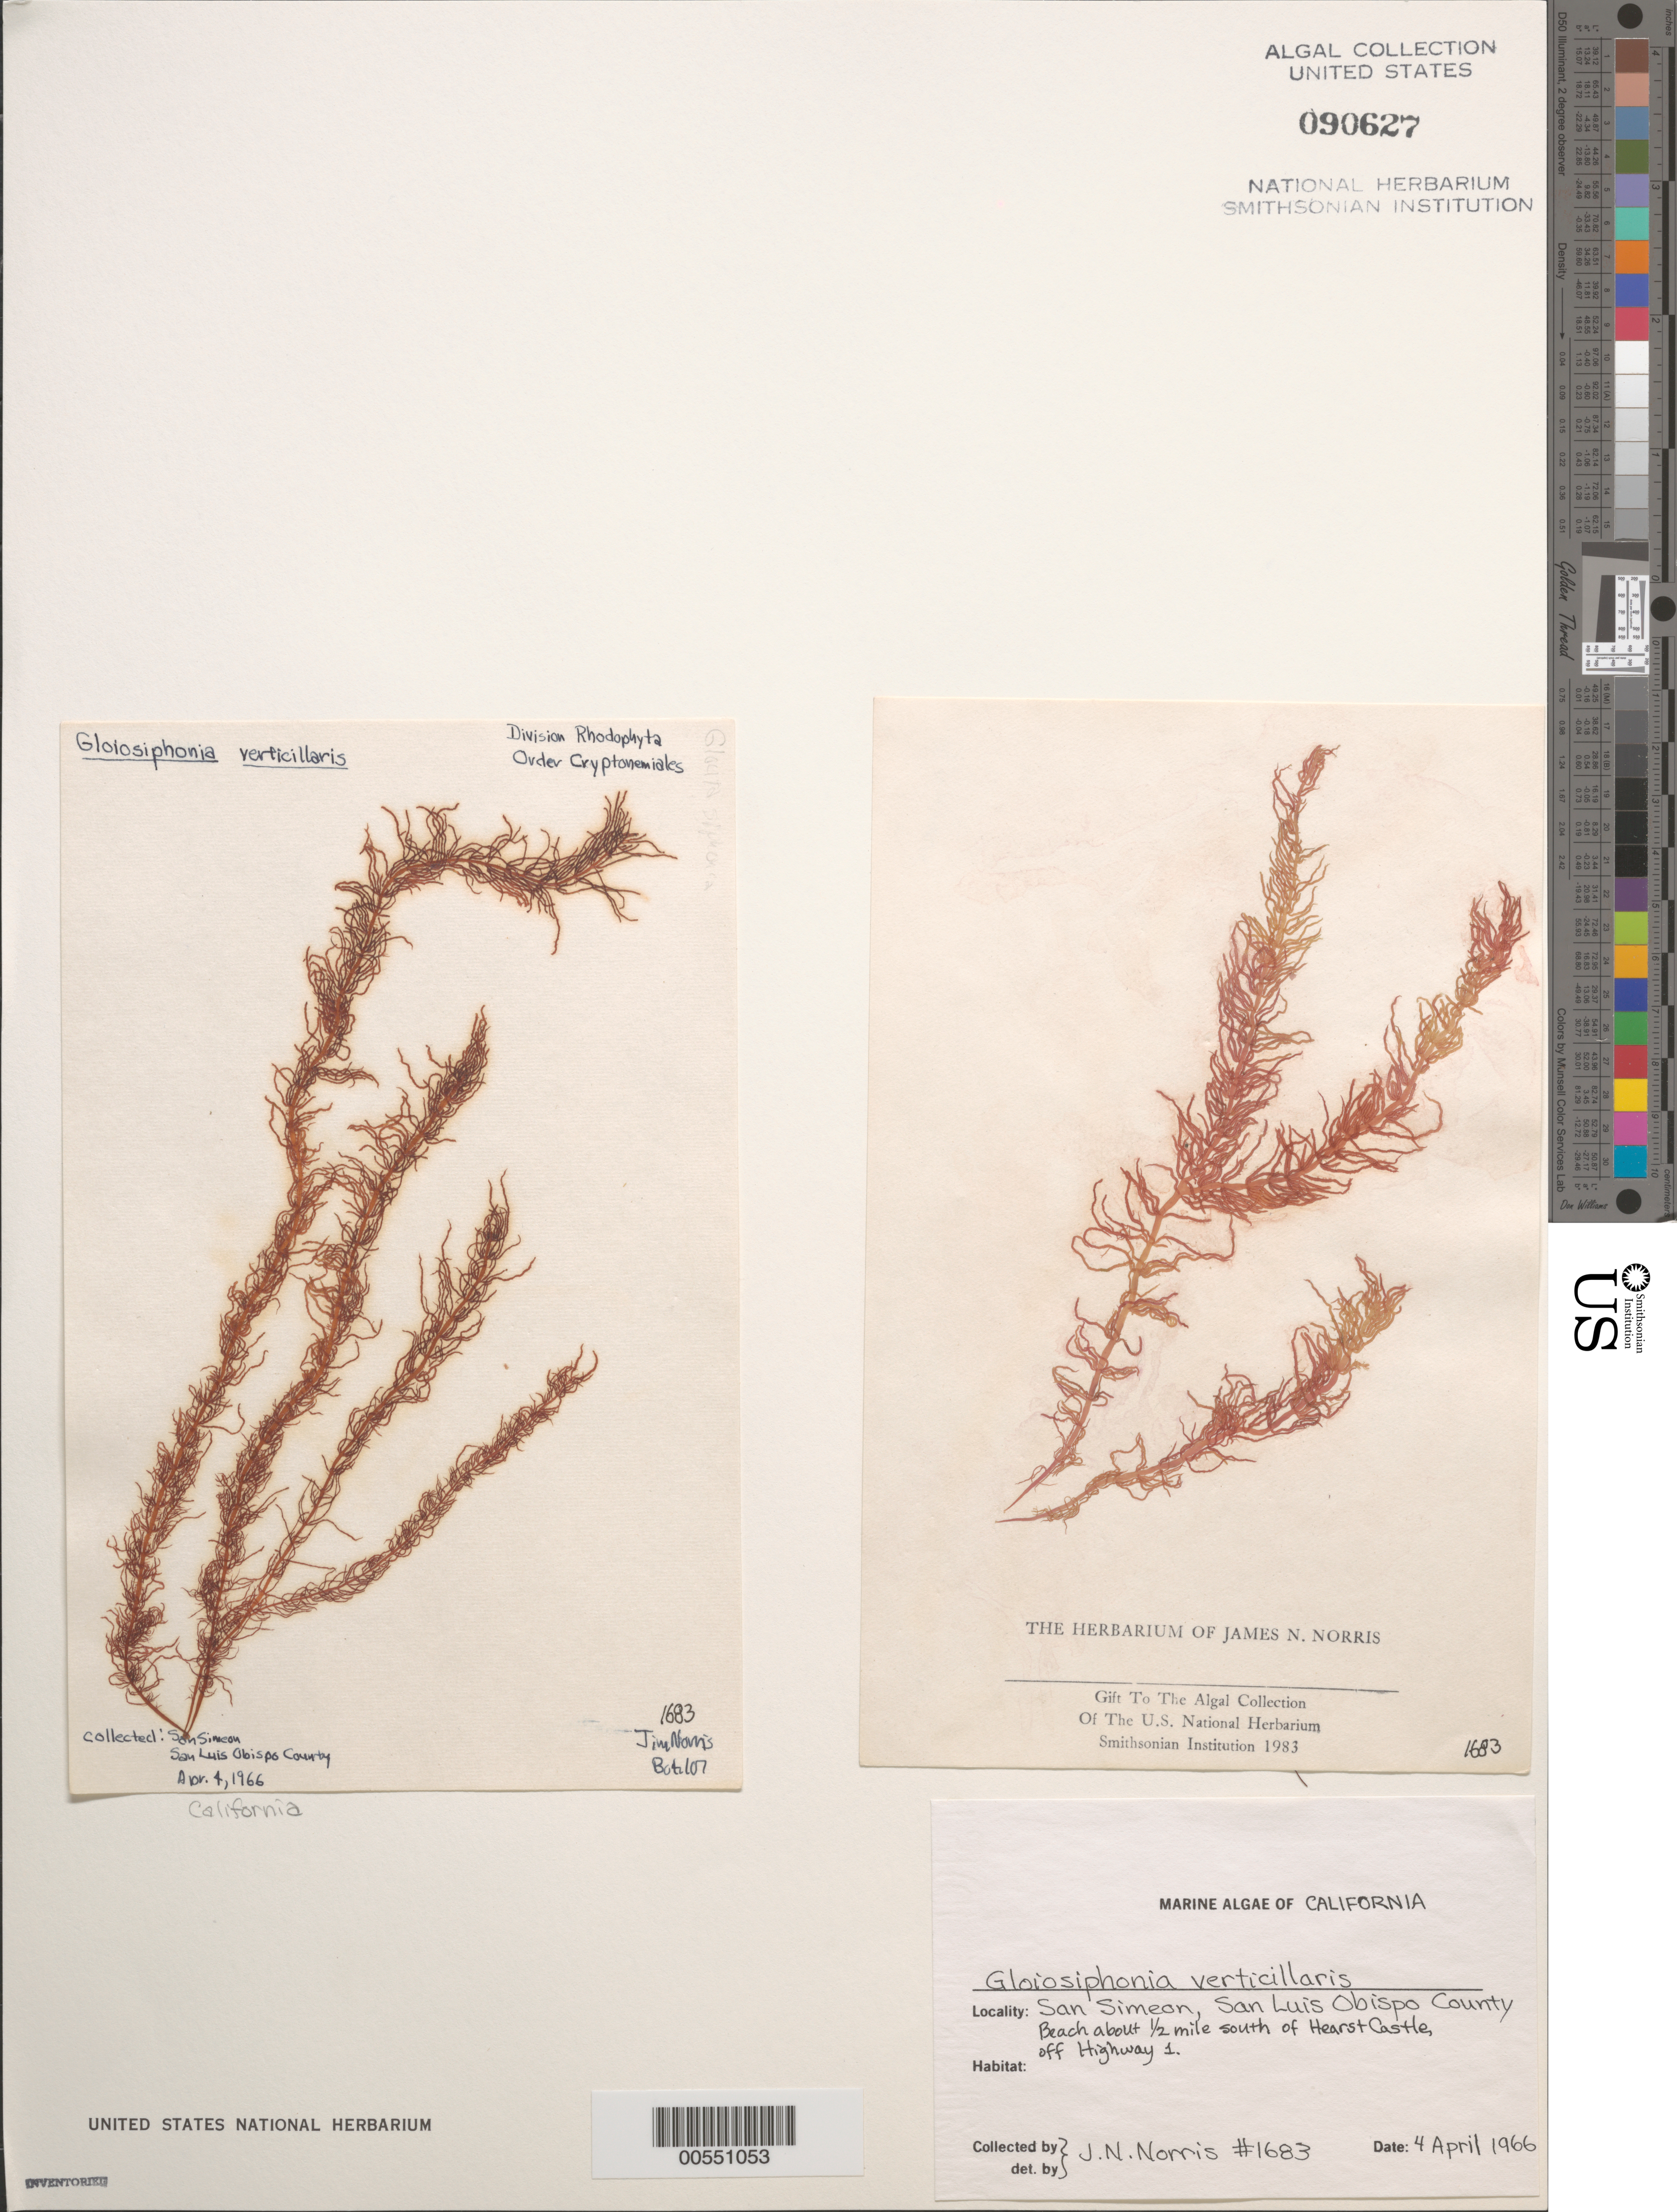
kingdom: Plantae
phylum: Rhodophyta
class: Florideophyceae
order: Gigartinales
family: Gloiosiphoniaceae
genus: Gloiosiphonia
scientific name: Gloiosiphonia verticillaris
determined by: Norris, James N.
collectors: J. N. Norris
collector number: JN-1683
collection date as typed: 04 Apr 1966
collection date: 1966-04-04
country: United States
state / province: California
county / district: San Luis Obispo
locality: San Simeon, beach ca. 1/2 mile south of Hearst Castle, off Highway 1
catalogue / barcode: US 90627